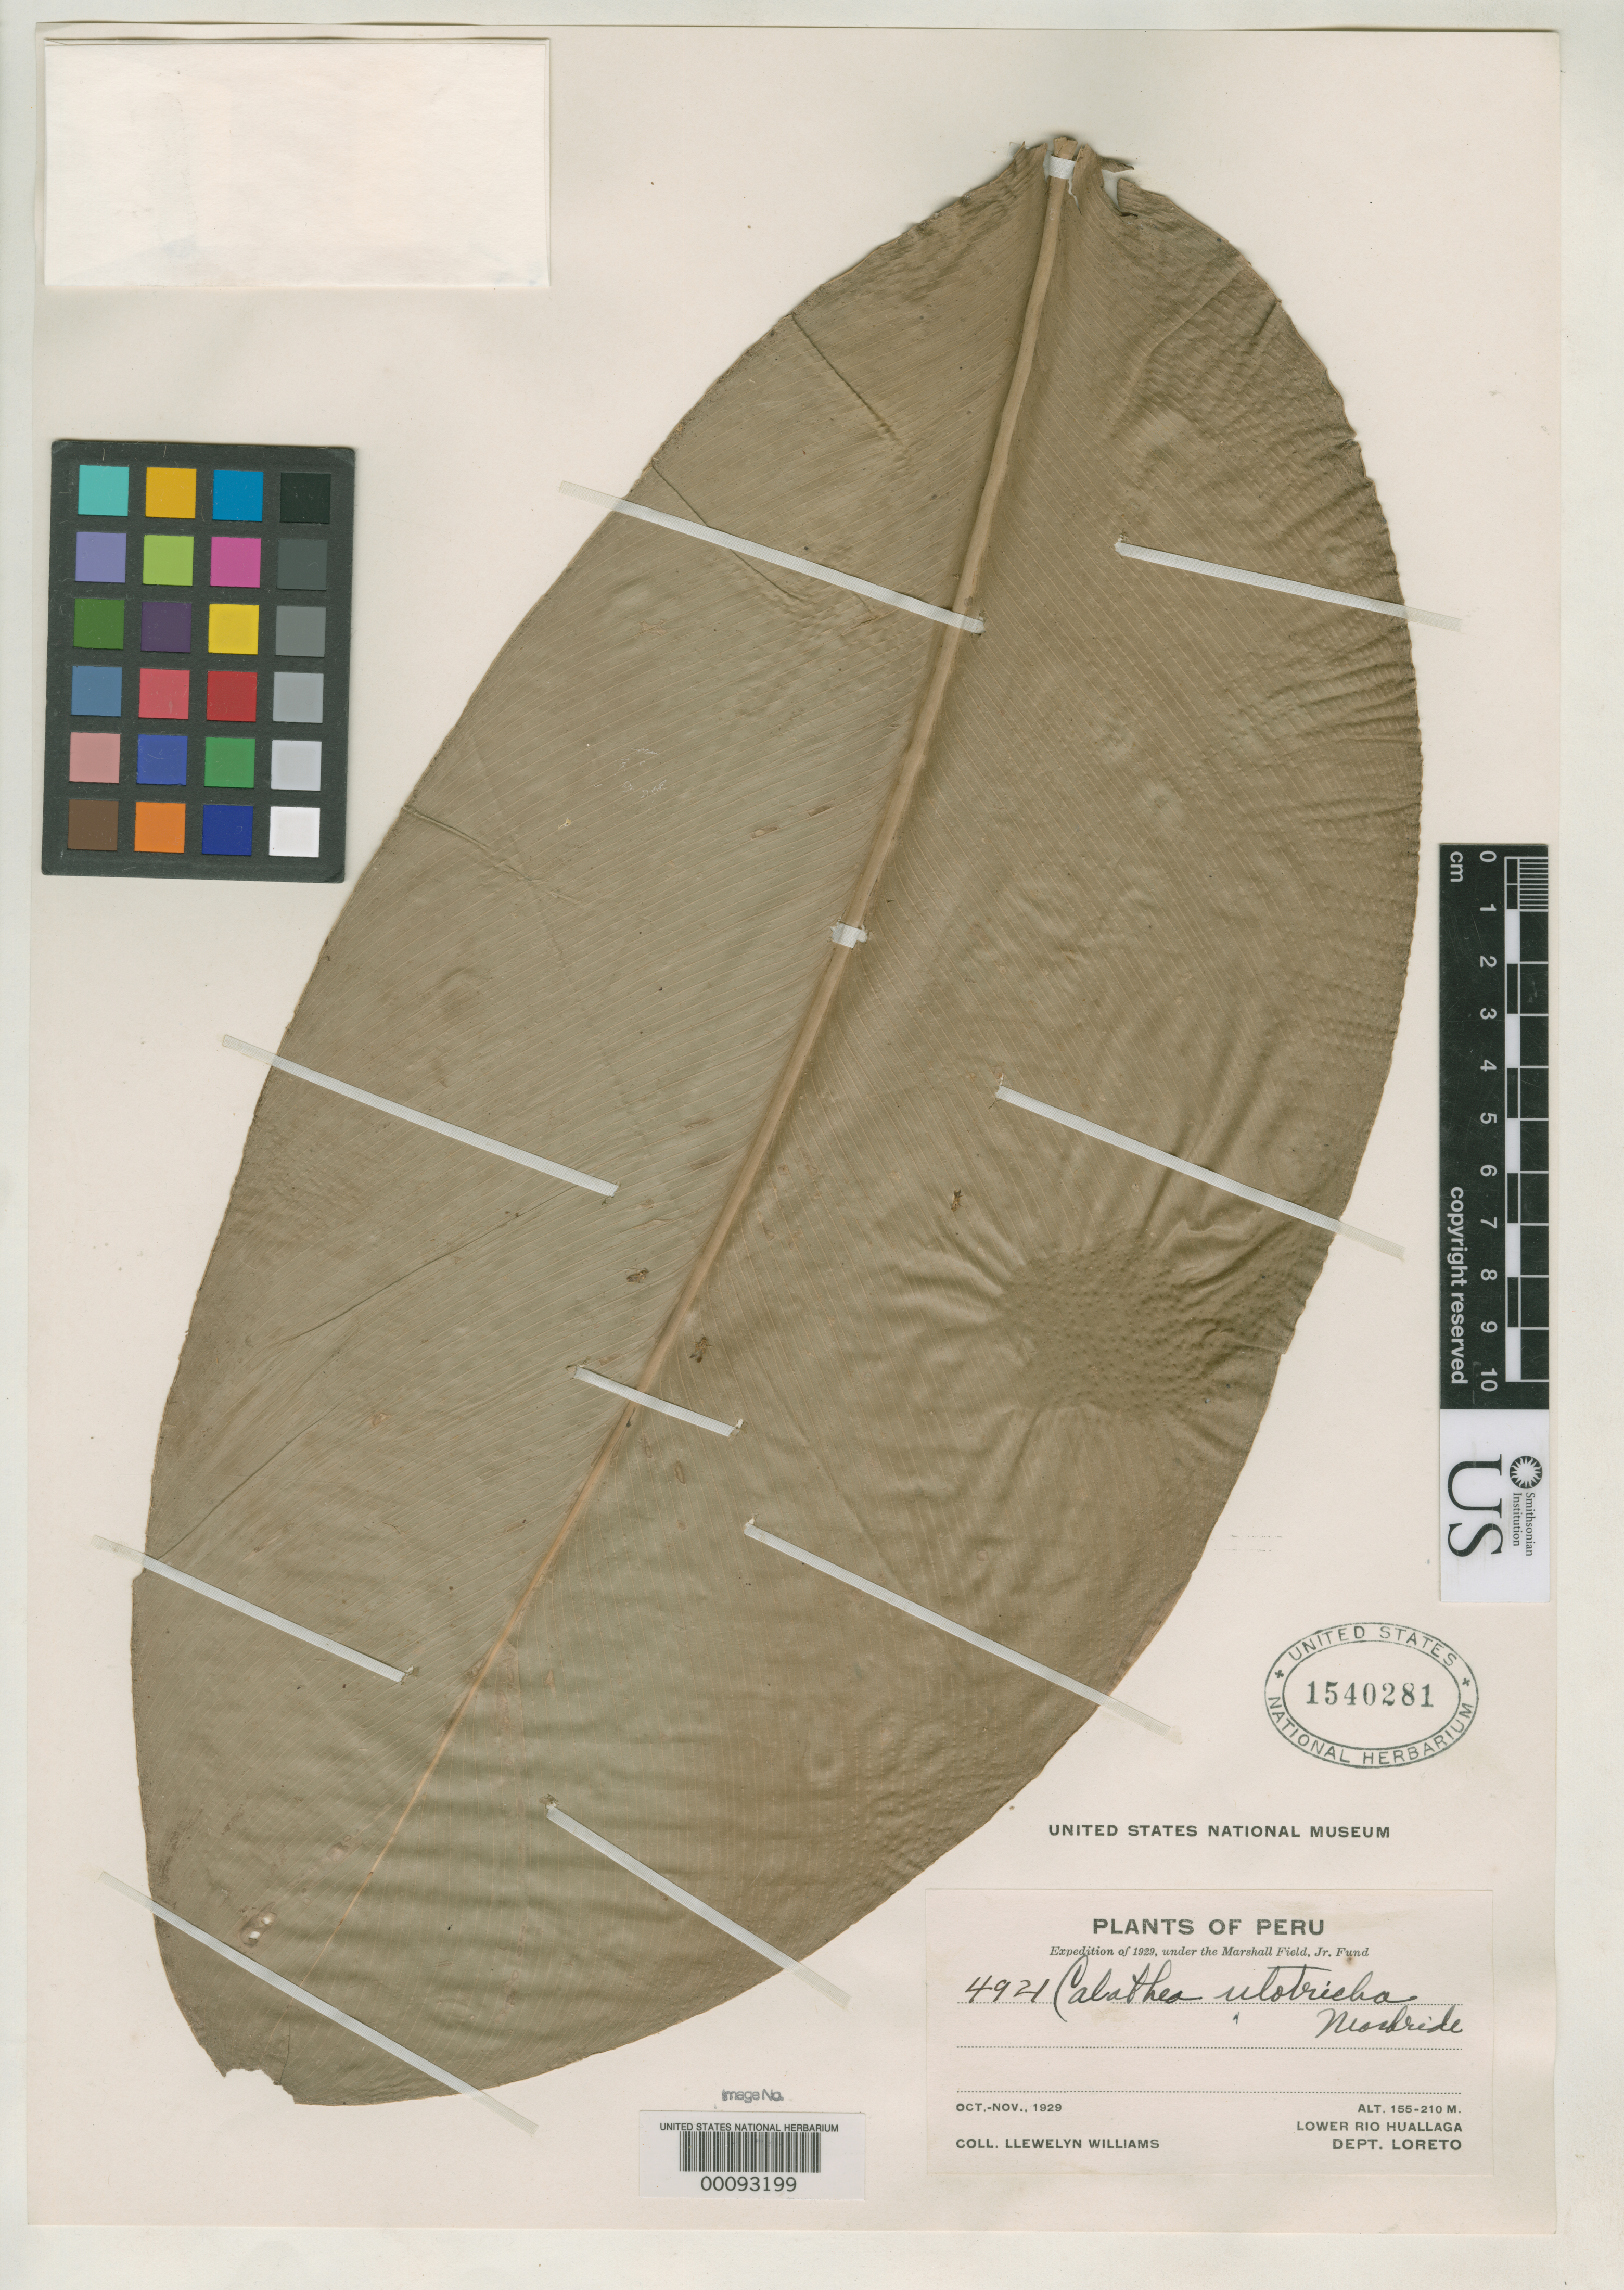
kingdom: Plantae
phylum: Tracheophyta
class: Liliopsida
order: Zingiberales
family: Marantaceae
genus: Calathea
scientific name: Calathea ulotricha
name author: J.F. Macbr.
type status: Isotype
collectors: L. O. Williams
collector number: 4921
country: Peru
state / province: Loreto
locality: Santa Rosa, lower Rio Huallaga.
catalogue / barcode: US 1540281